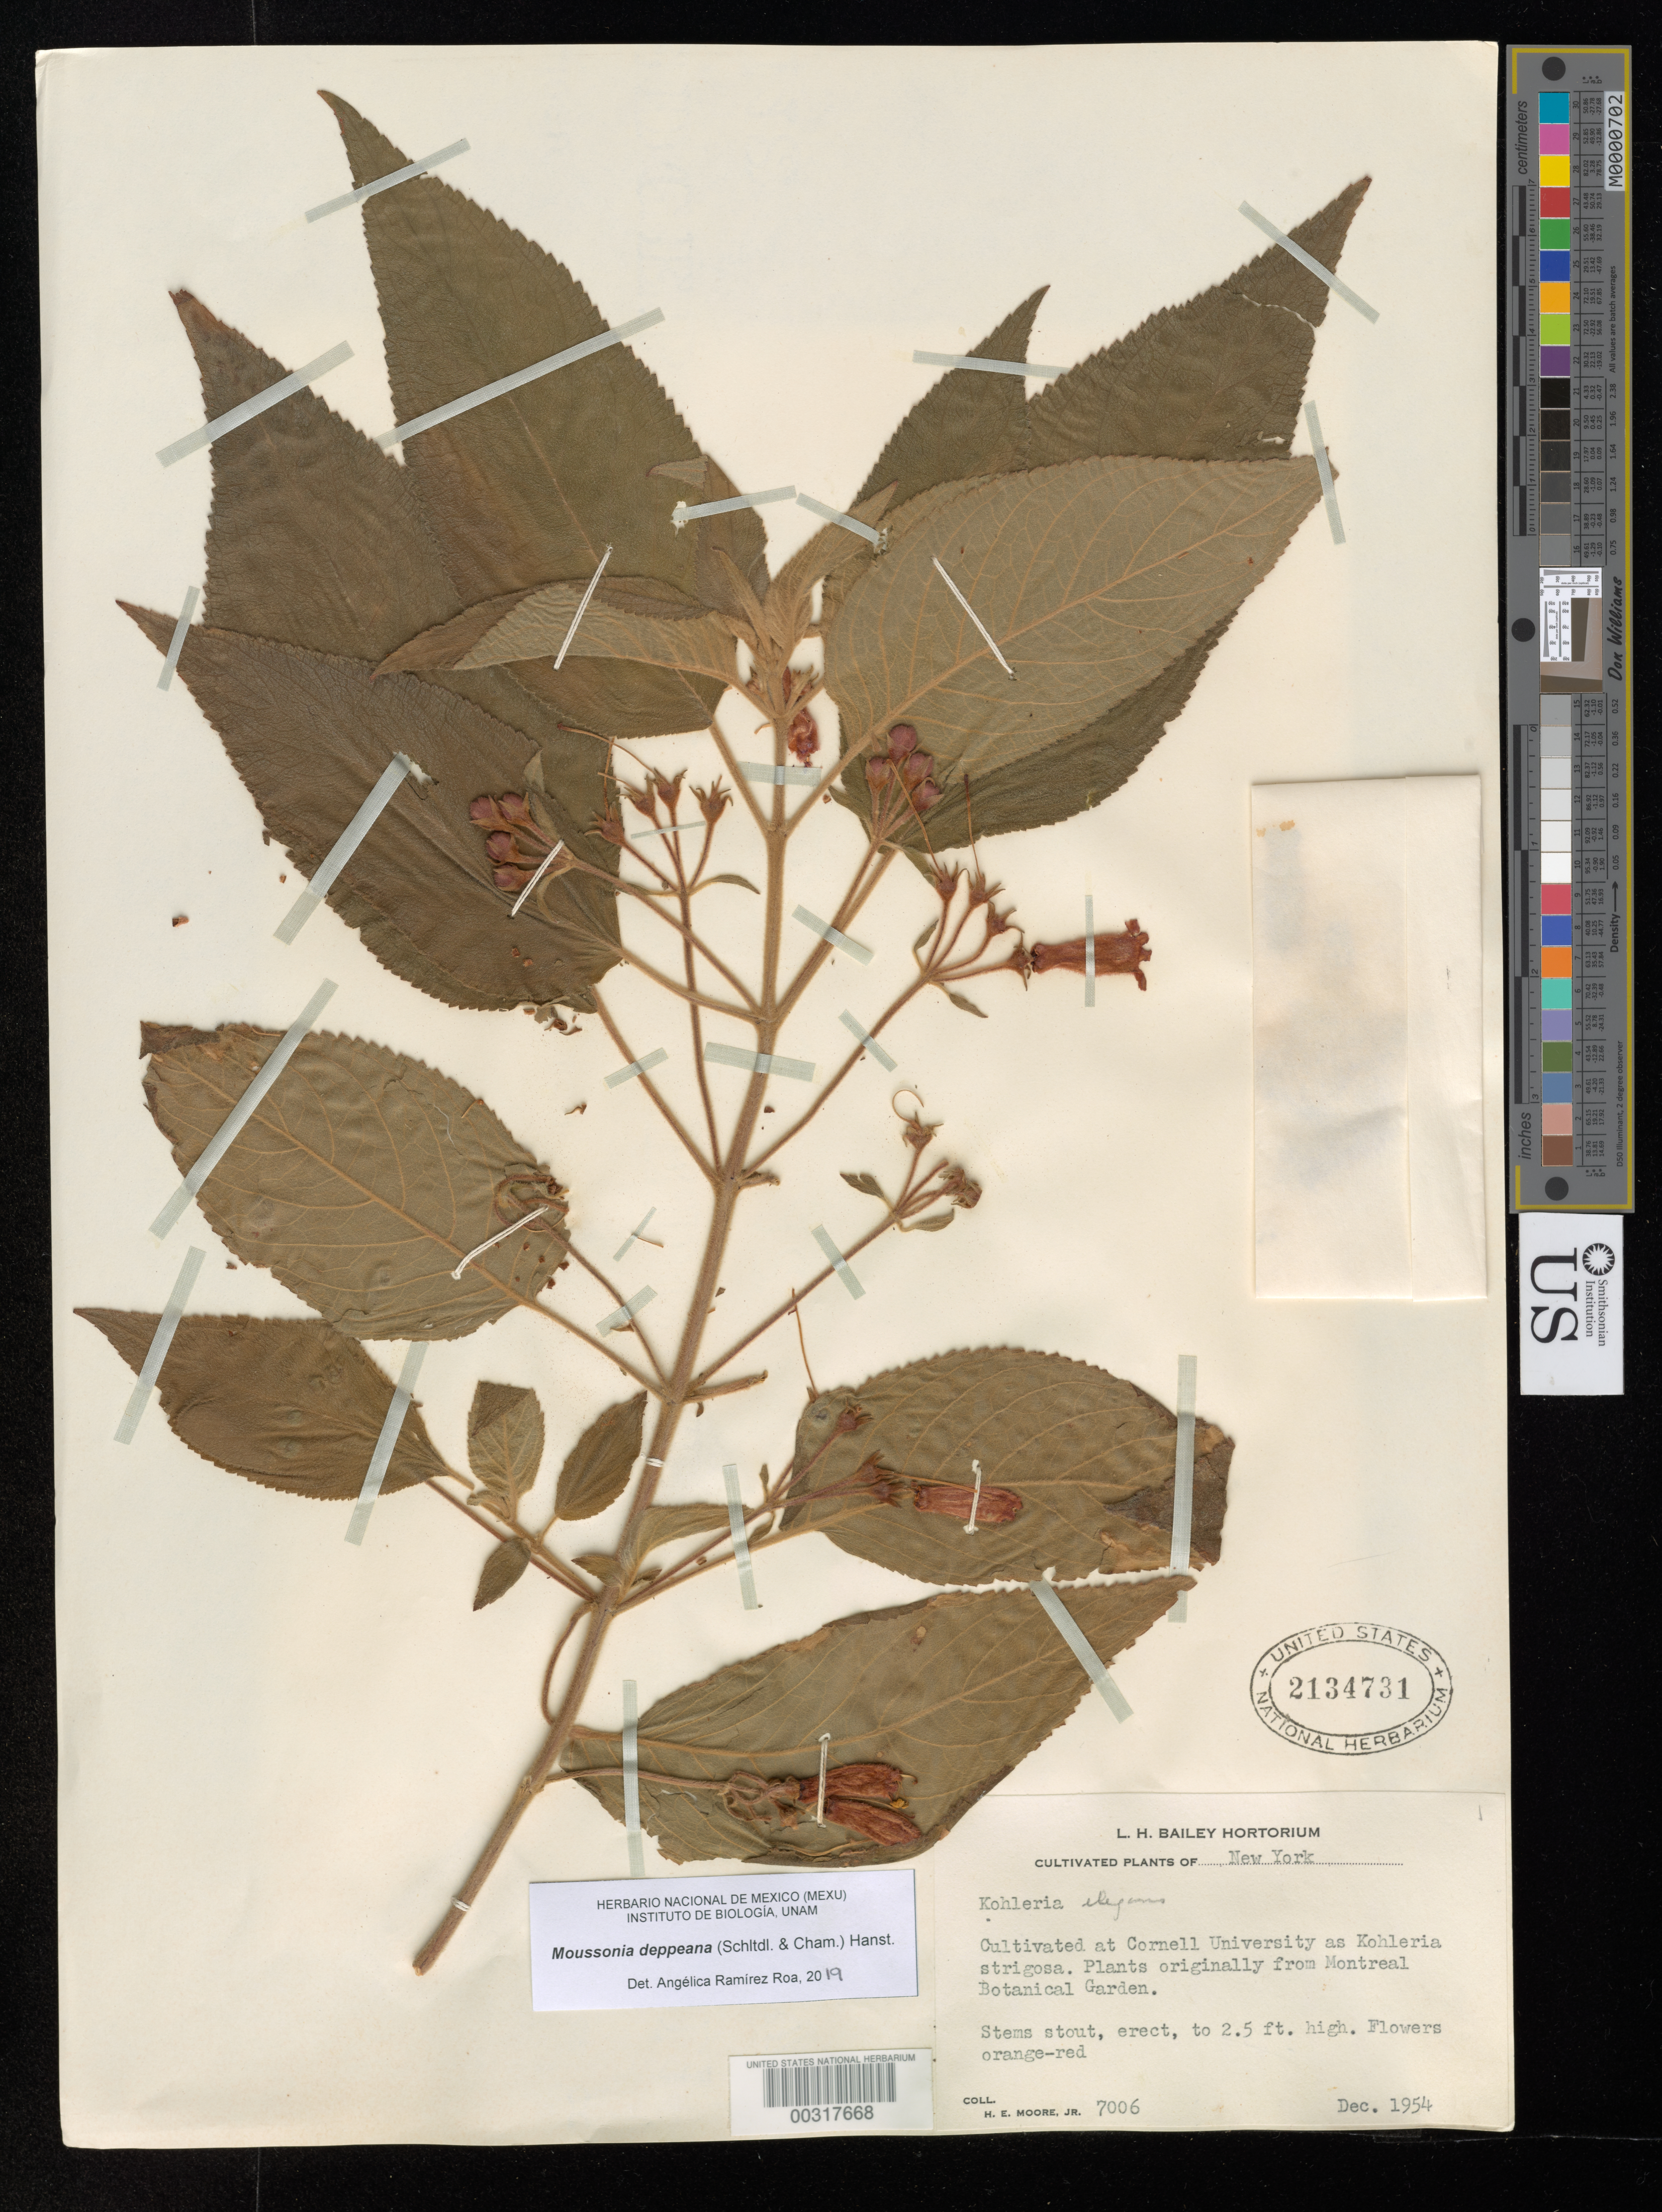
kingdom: Plantae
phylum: Tracheophyta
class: Magnoliopsida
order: Lamiales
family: Gesneriaceae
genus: Moussonia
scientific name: Moussonia deppeana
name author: (Schltdl. & Cham.) Klotzsch ex Hanst.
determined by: Ramírez-Roa, A.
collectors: H. E. Moore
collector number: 7006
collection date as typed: Dec 1954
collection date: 1954-12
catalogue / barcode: US 2134731